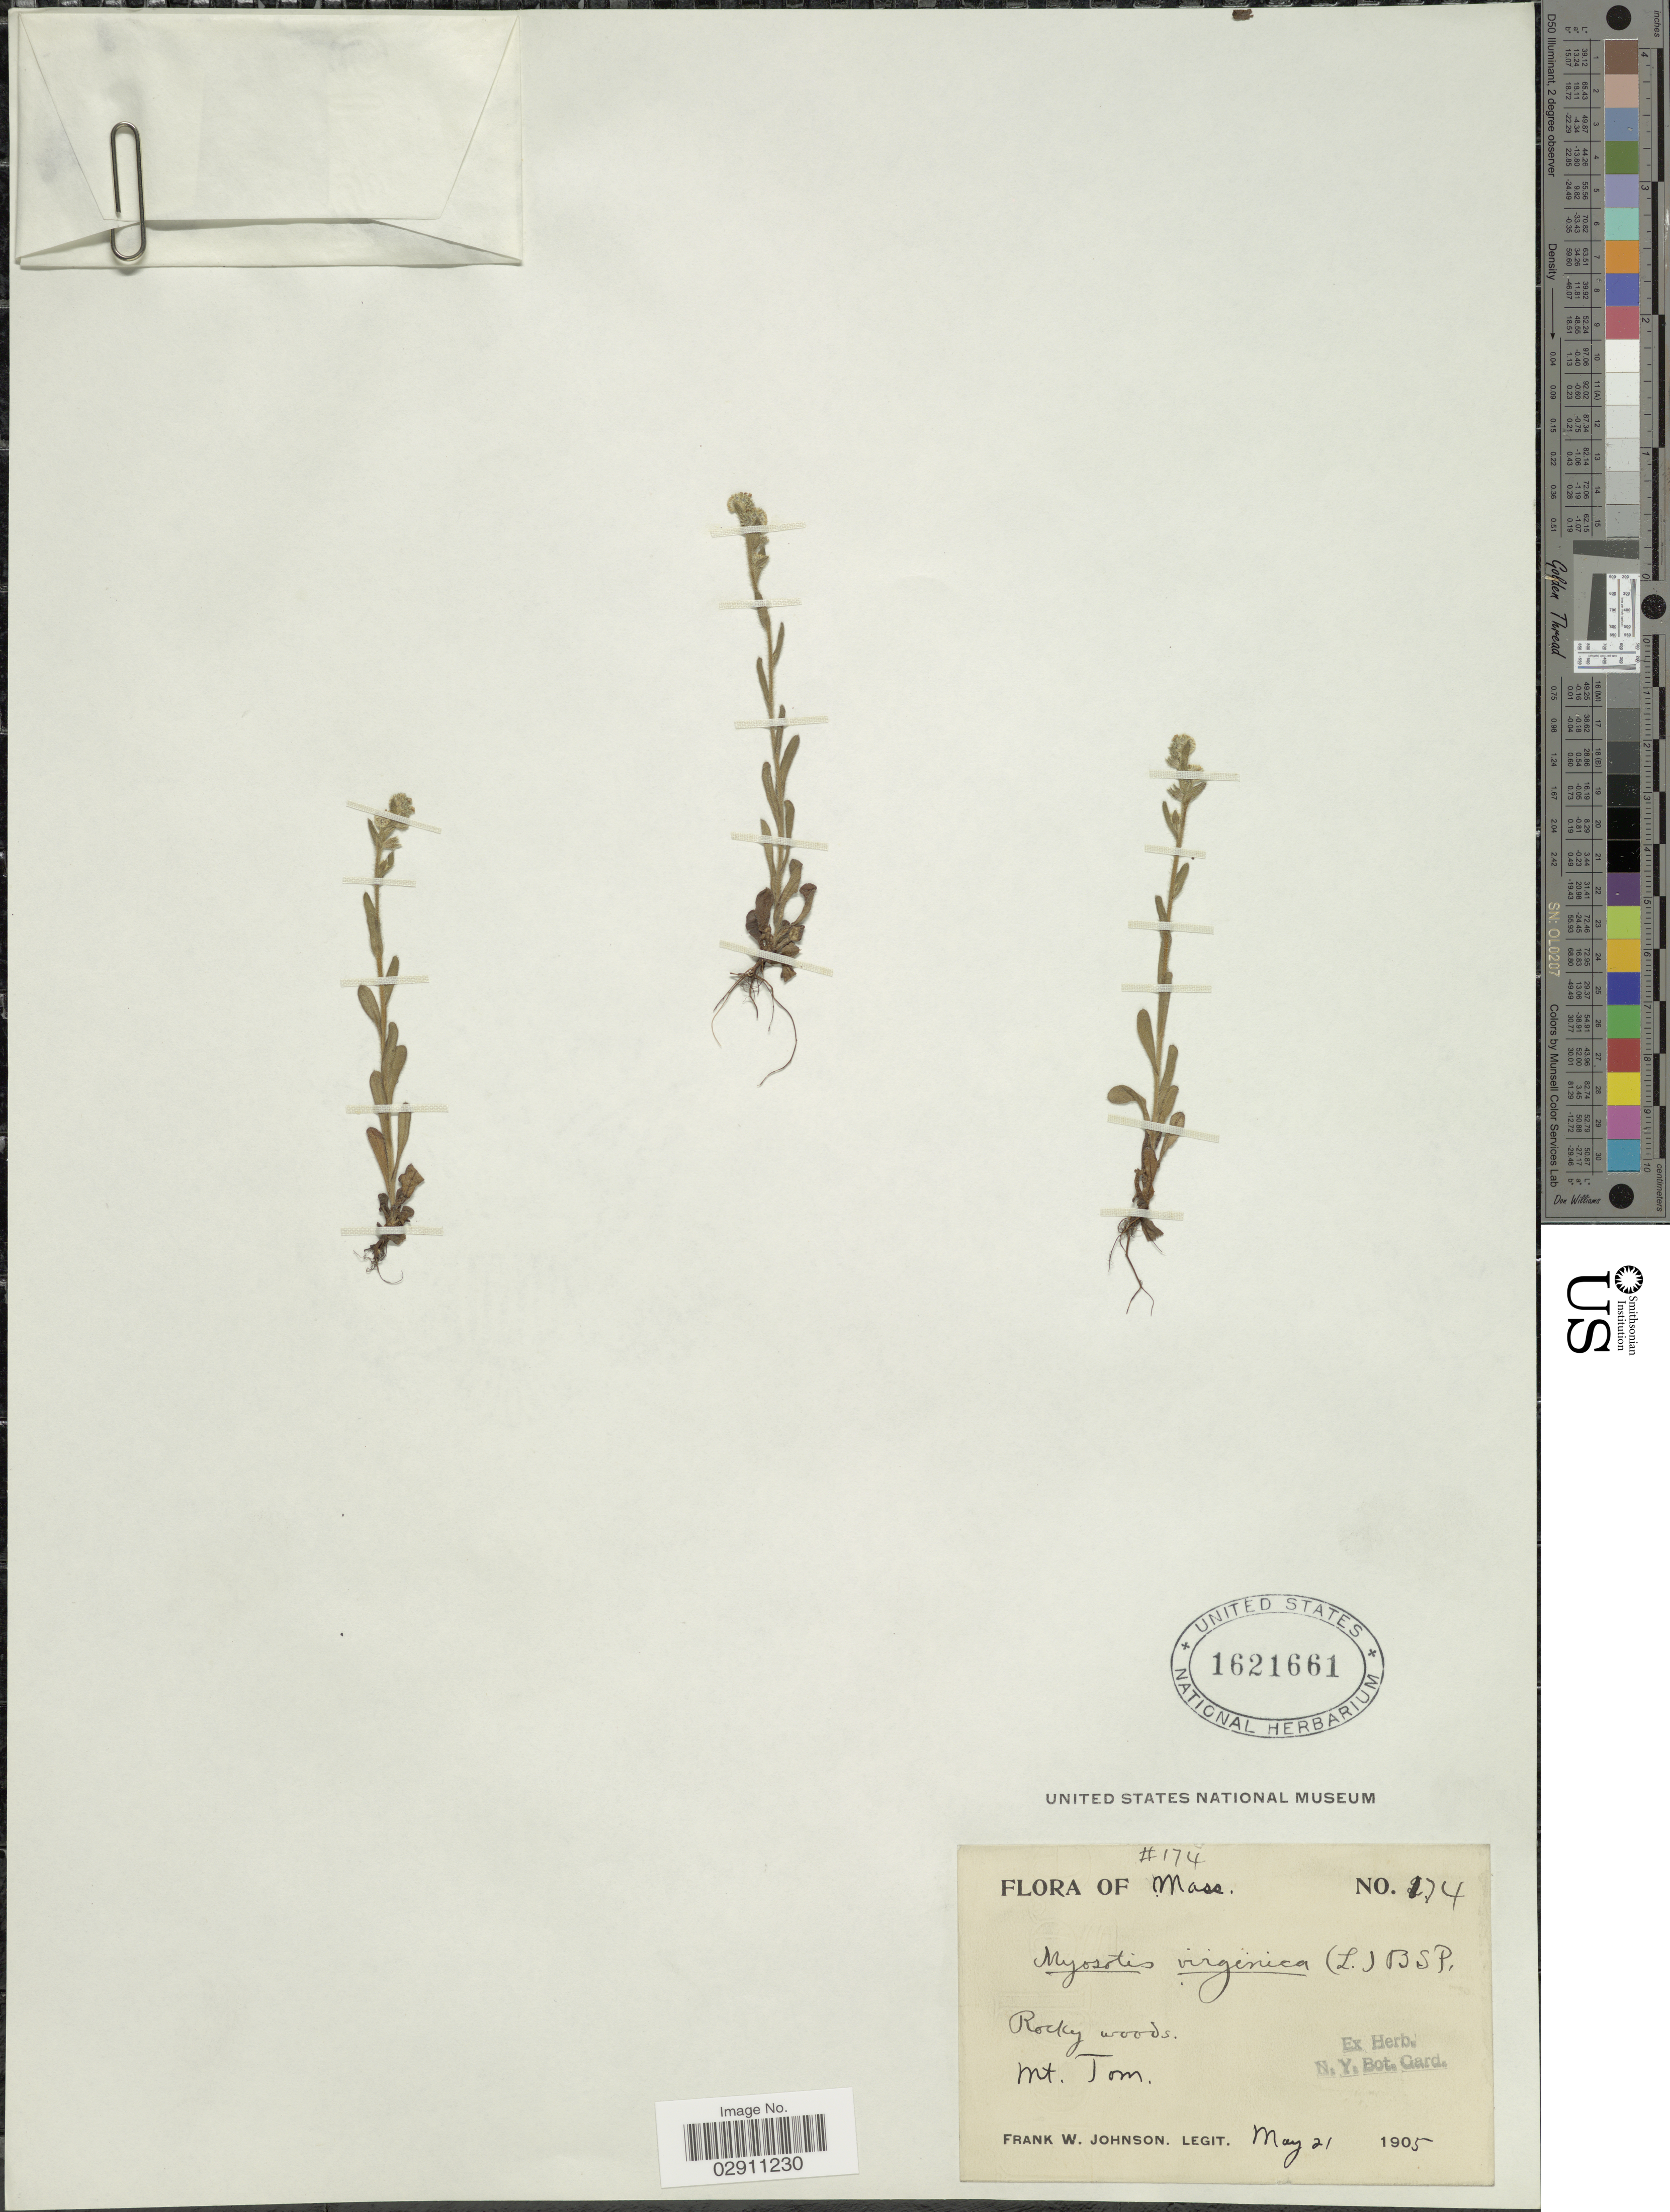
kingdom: Plantae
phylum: Tracheophyta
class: Magnoliopsida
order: Boraginales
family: Boraginaceae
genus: Myosotis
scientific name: Myosotis verna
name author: Nutt.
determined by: Goldman, Doug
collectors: F. W. Johnson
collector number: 174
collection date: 1905-05-21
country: United States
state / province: Massachusetts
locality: Mt. Tom.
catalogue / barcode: US 1621661